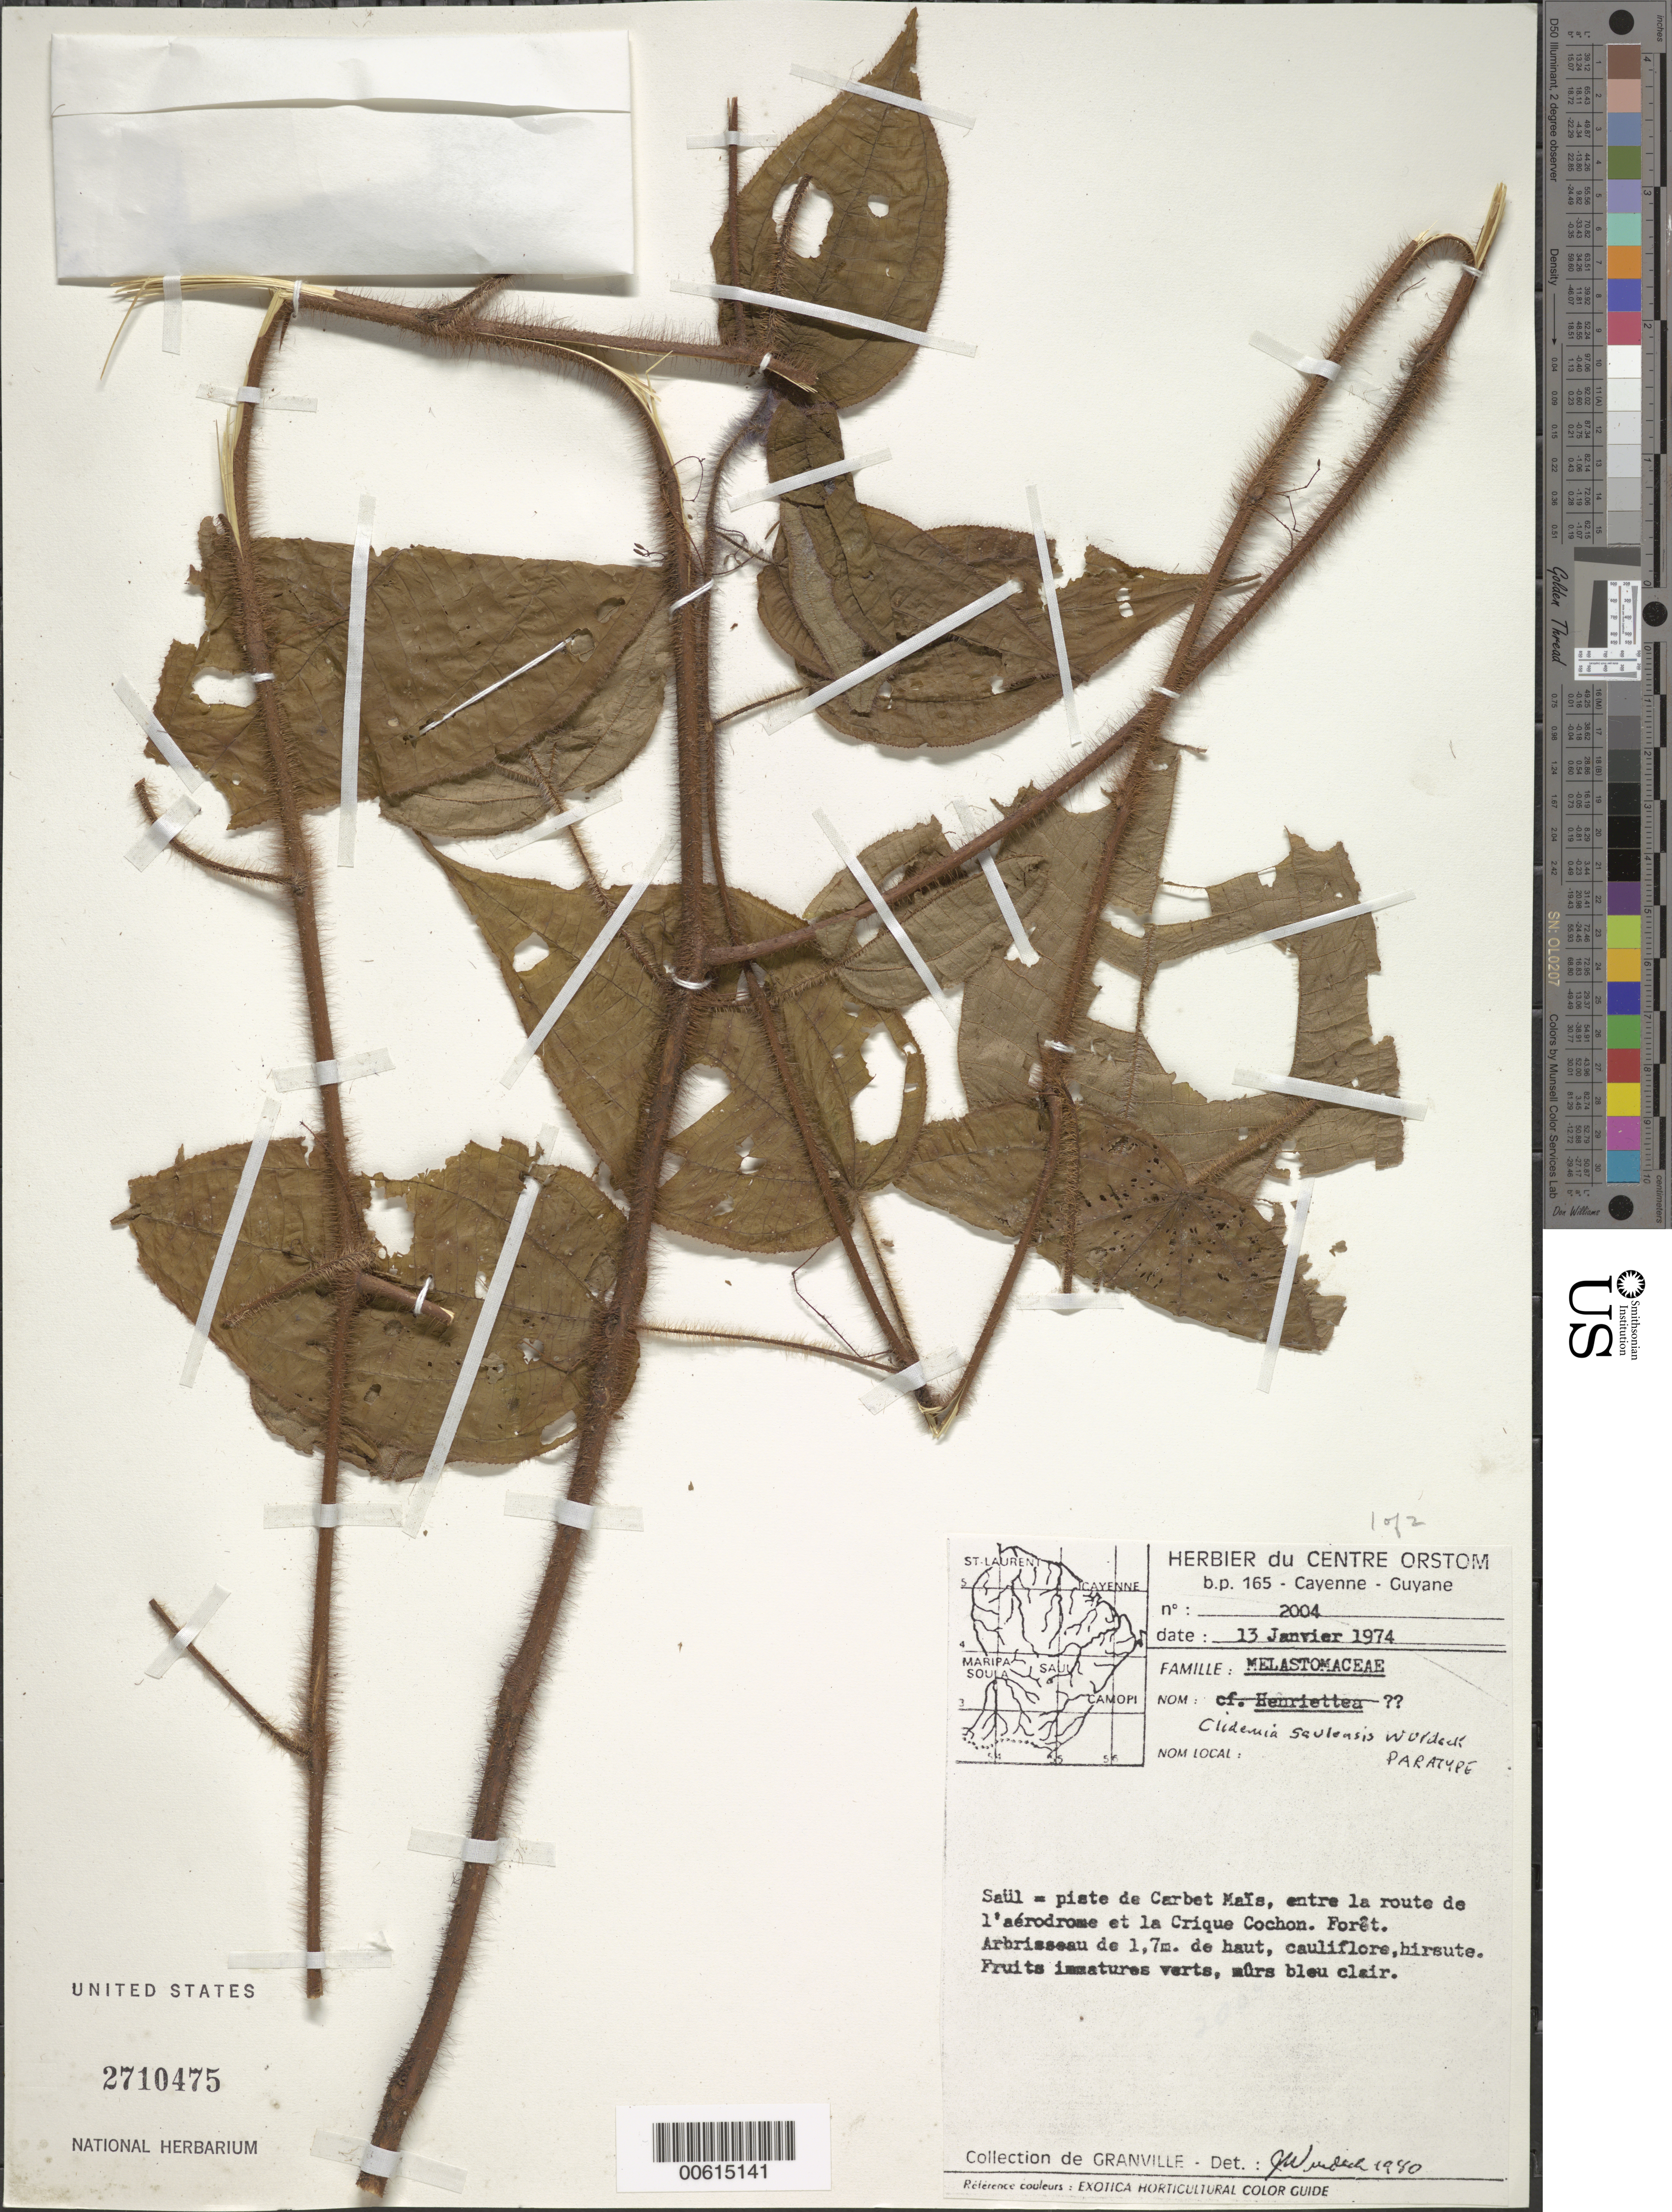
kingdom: Plantae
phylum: Tracheophyta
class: Magnoliopsida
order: Myrtales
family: Melastomataceae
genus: Clidemia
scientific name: Clidemia saulensis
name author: Wurdack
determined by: Wurdack, John J., (US), US (UNITED STATES)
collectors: J.-J. de Granville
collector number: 2004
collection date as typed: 13-Jan-74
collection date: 1974-01-13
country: French Guiana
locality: Saül, piste de Carbet Maïs, betw. airport & Crique Cochon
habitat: Forêt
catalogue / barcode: US 2710475